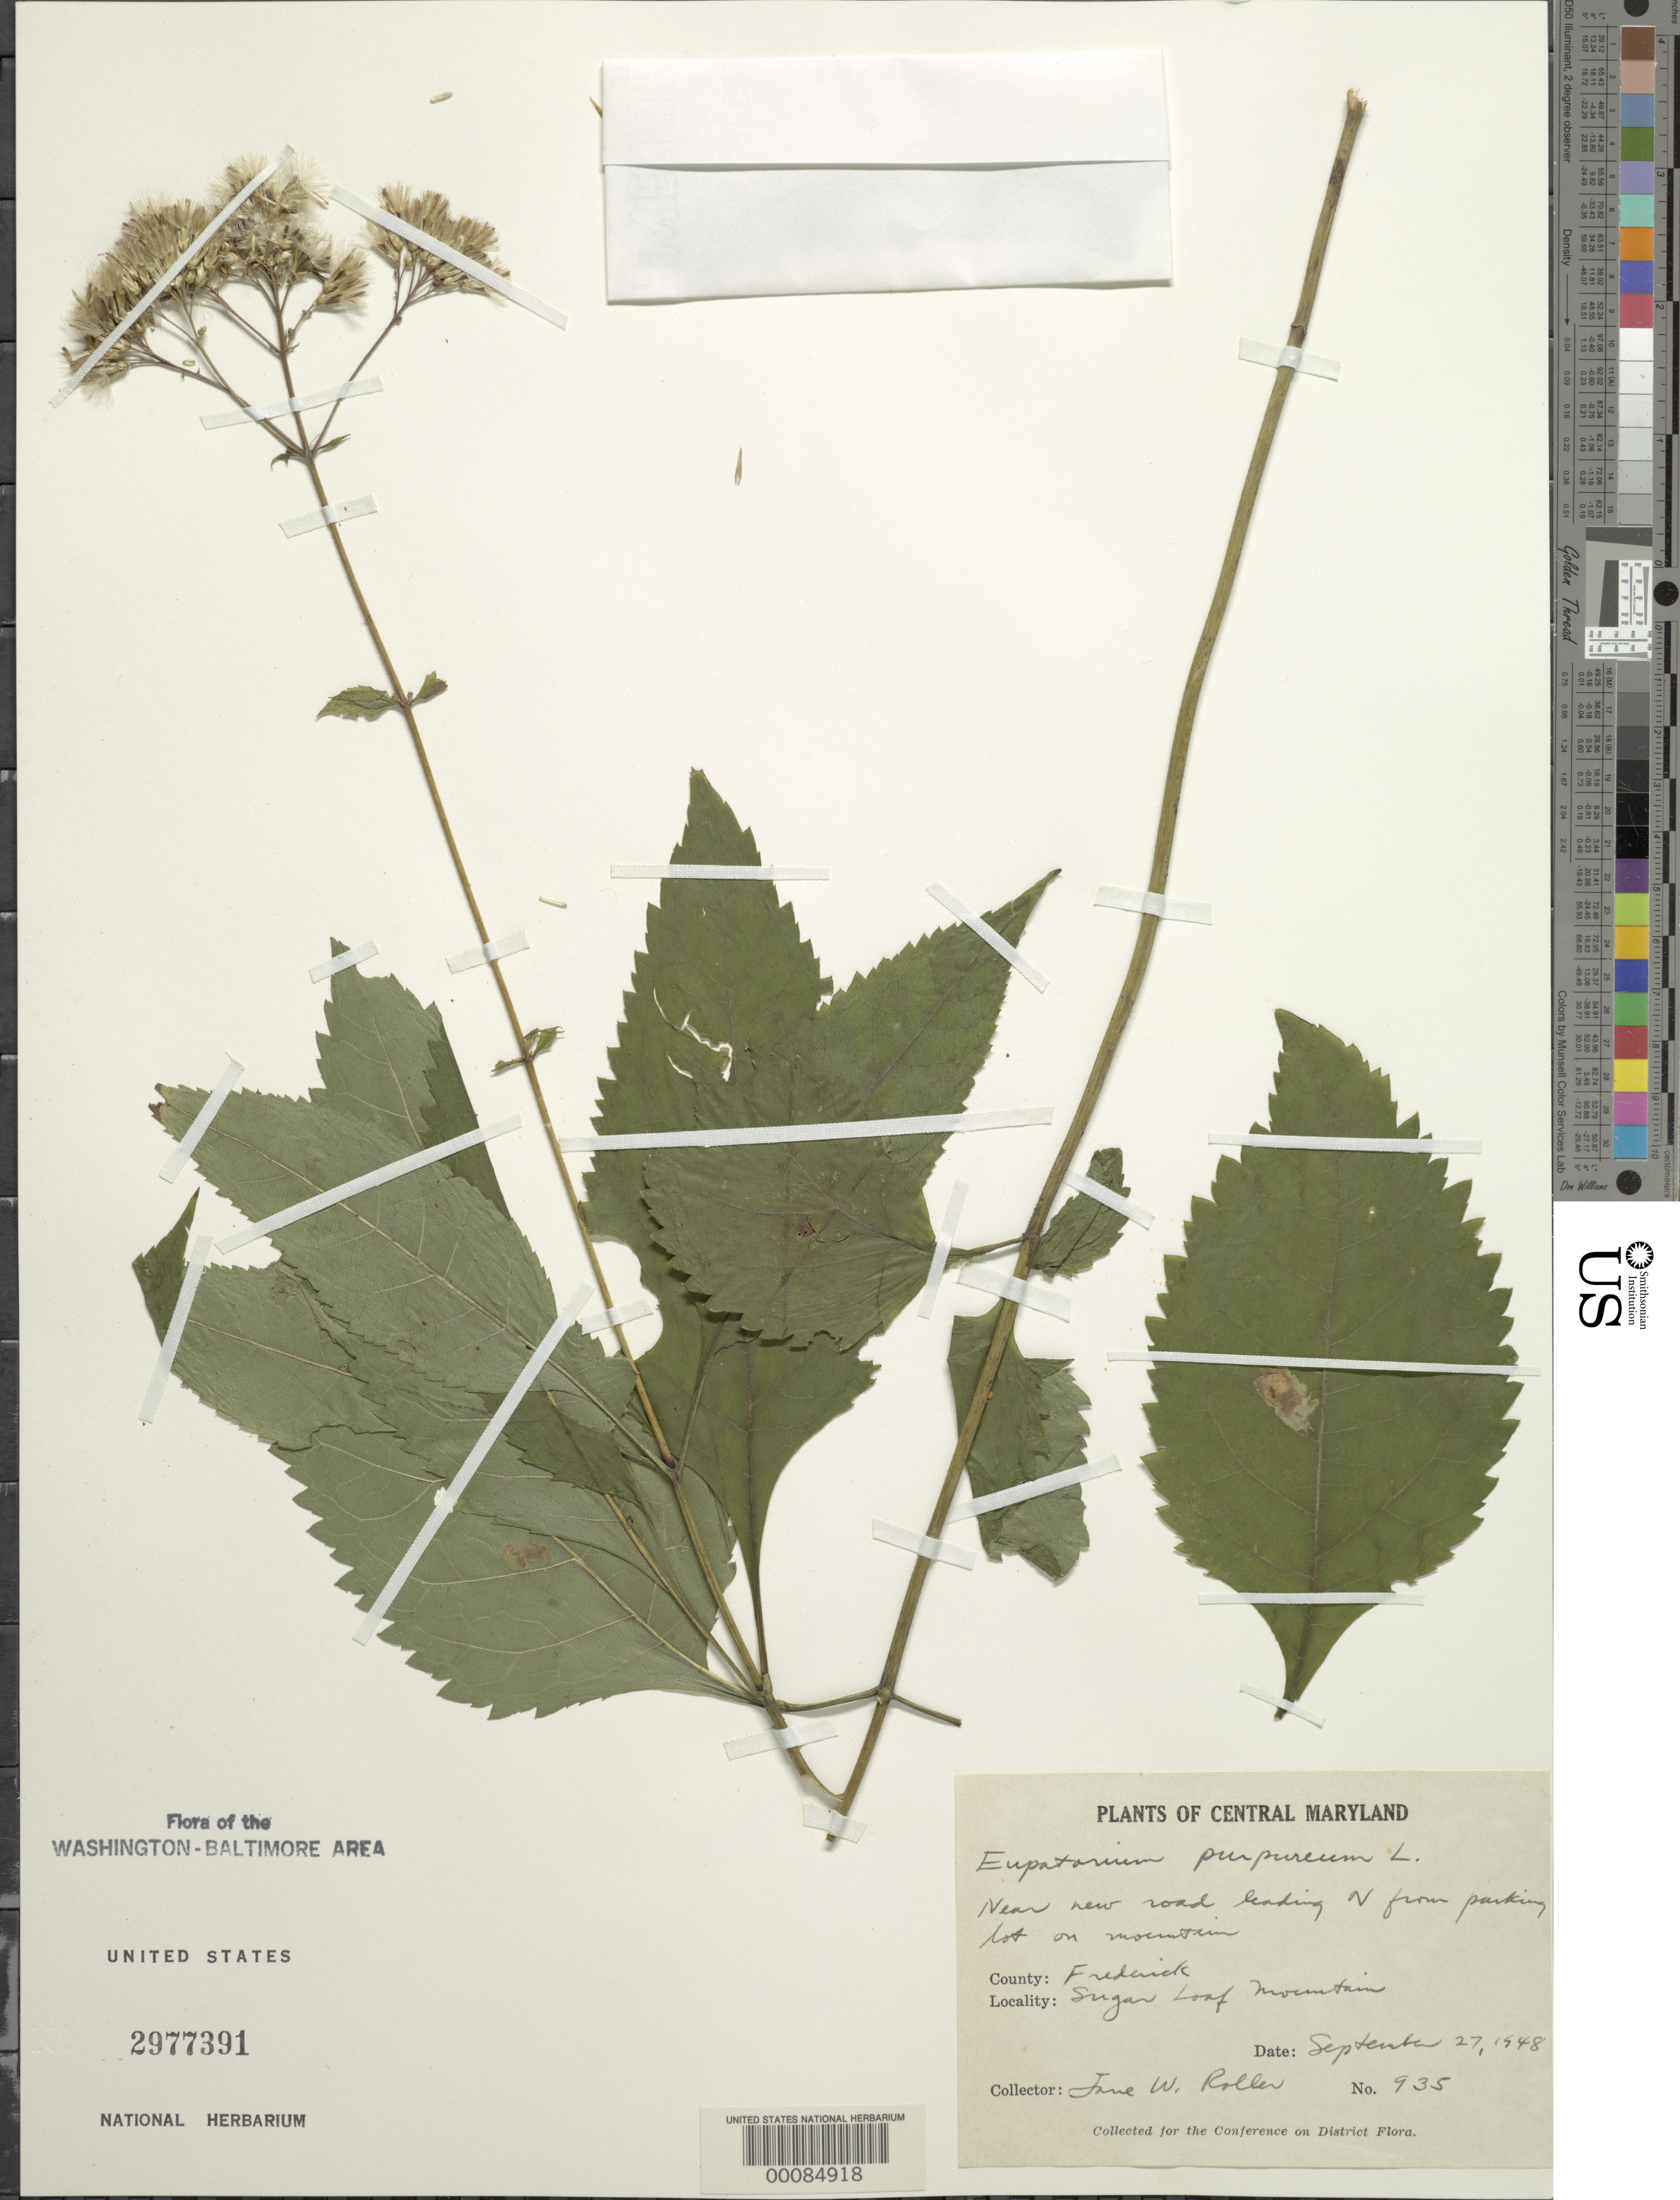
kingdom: Plantae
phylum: Tracheophyta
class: Magnoliopsida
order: Asterales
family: Asteraceae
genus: Eupatorium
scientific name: Eupatorium purpureum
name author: (L.) E.E. Lamont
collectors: J. W. Roller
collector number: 935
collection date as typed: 27 Sep 1948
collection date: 1948-09-27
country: United States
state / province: Maryland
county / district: Frederick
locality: Sugar Loaf Mountain north of parking lot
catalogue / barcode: US 2977391